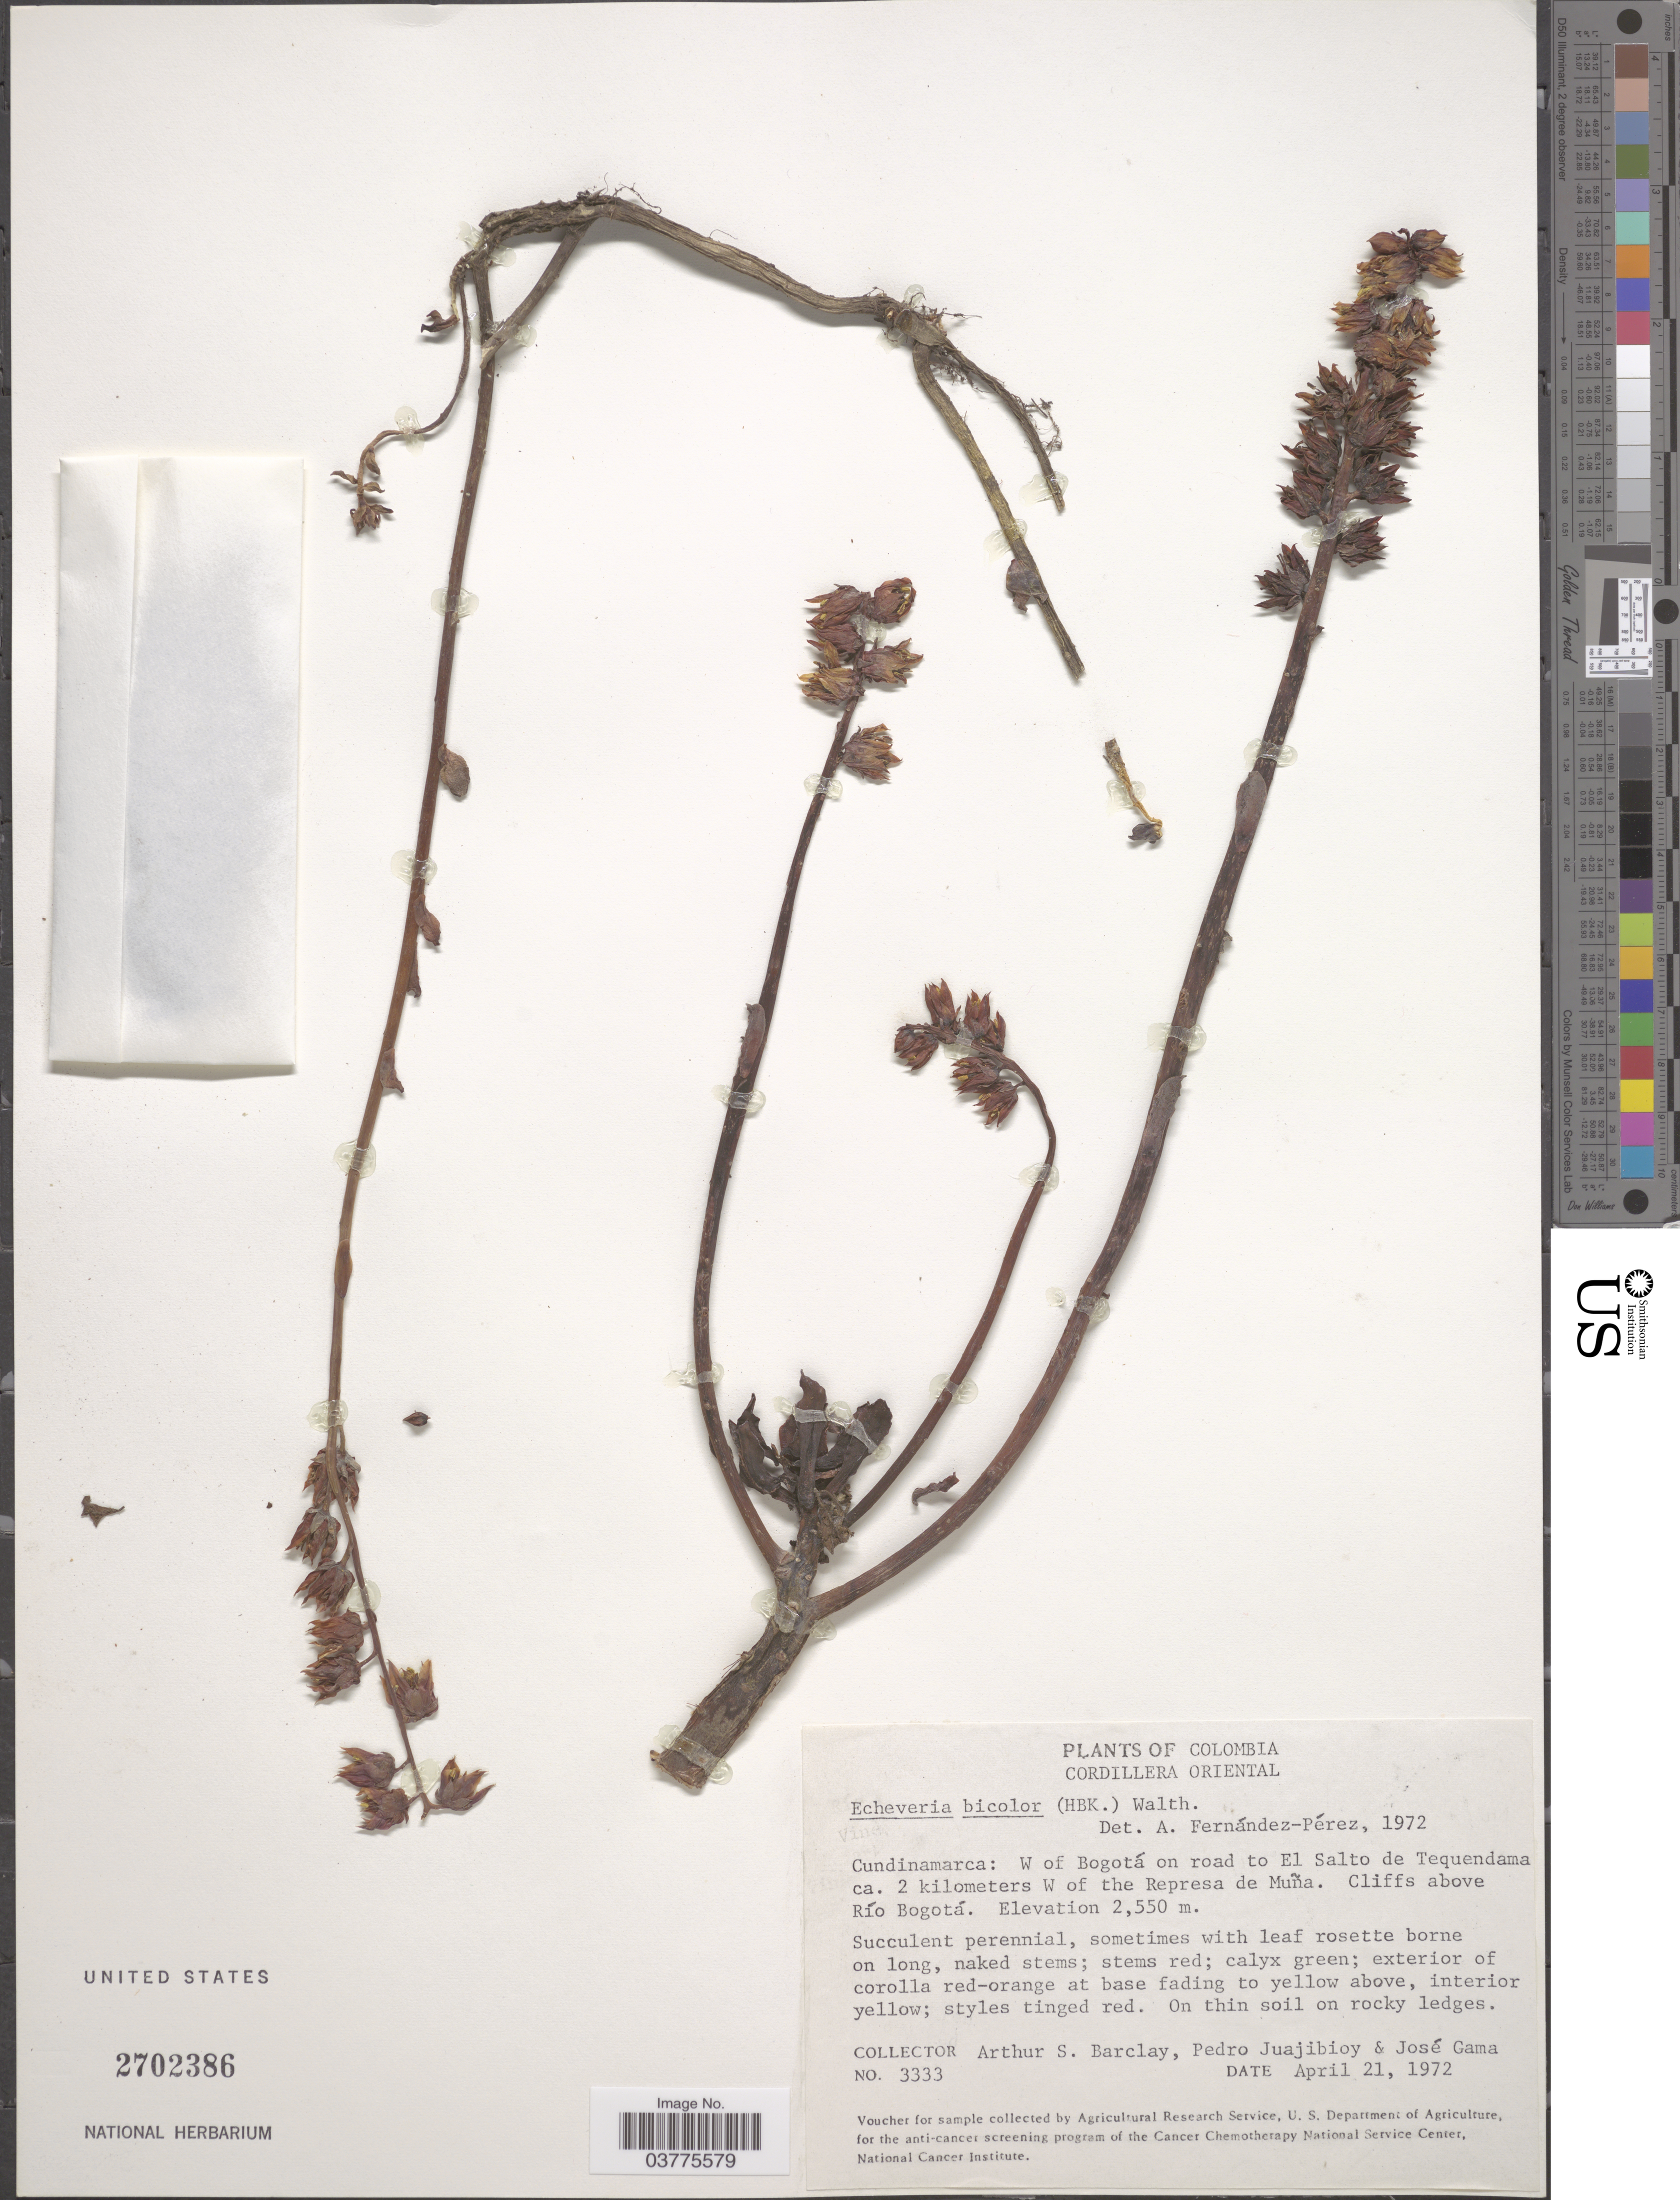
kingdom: Plantae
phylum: Tracheophyta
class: Magnoliopsida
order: Saxifragales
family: Crassulaceae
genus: Echeveria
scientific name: Echeveria bicolor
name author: (Kunth) E. Walther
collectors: A. S. Barclay, P. Juajibioy & J. Gama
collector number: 3333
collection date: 1972-04-21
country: Colombia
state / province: Cundinamarca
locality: Cordillera Oriental. W of Bogotá on road to El Salto de Tequendama ca. 2 kilometers W of the Represa de Muña. Cliffs above Río Bogotá.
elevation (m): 2550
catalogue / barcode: US 2702386